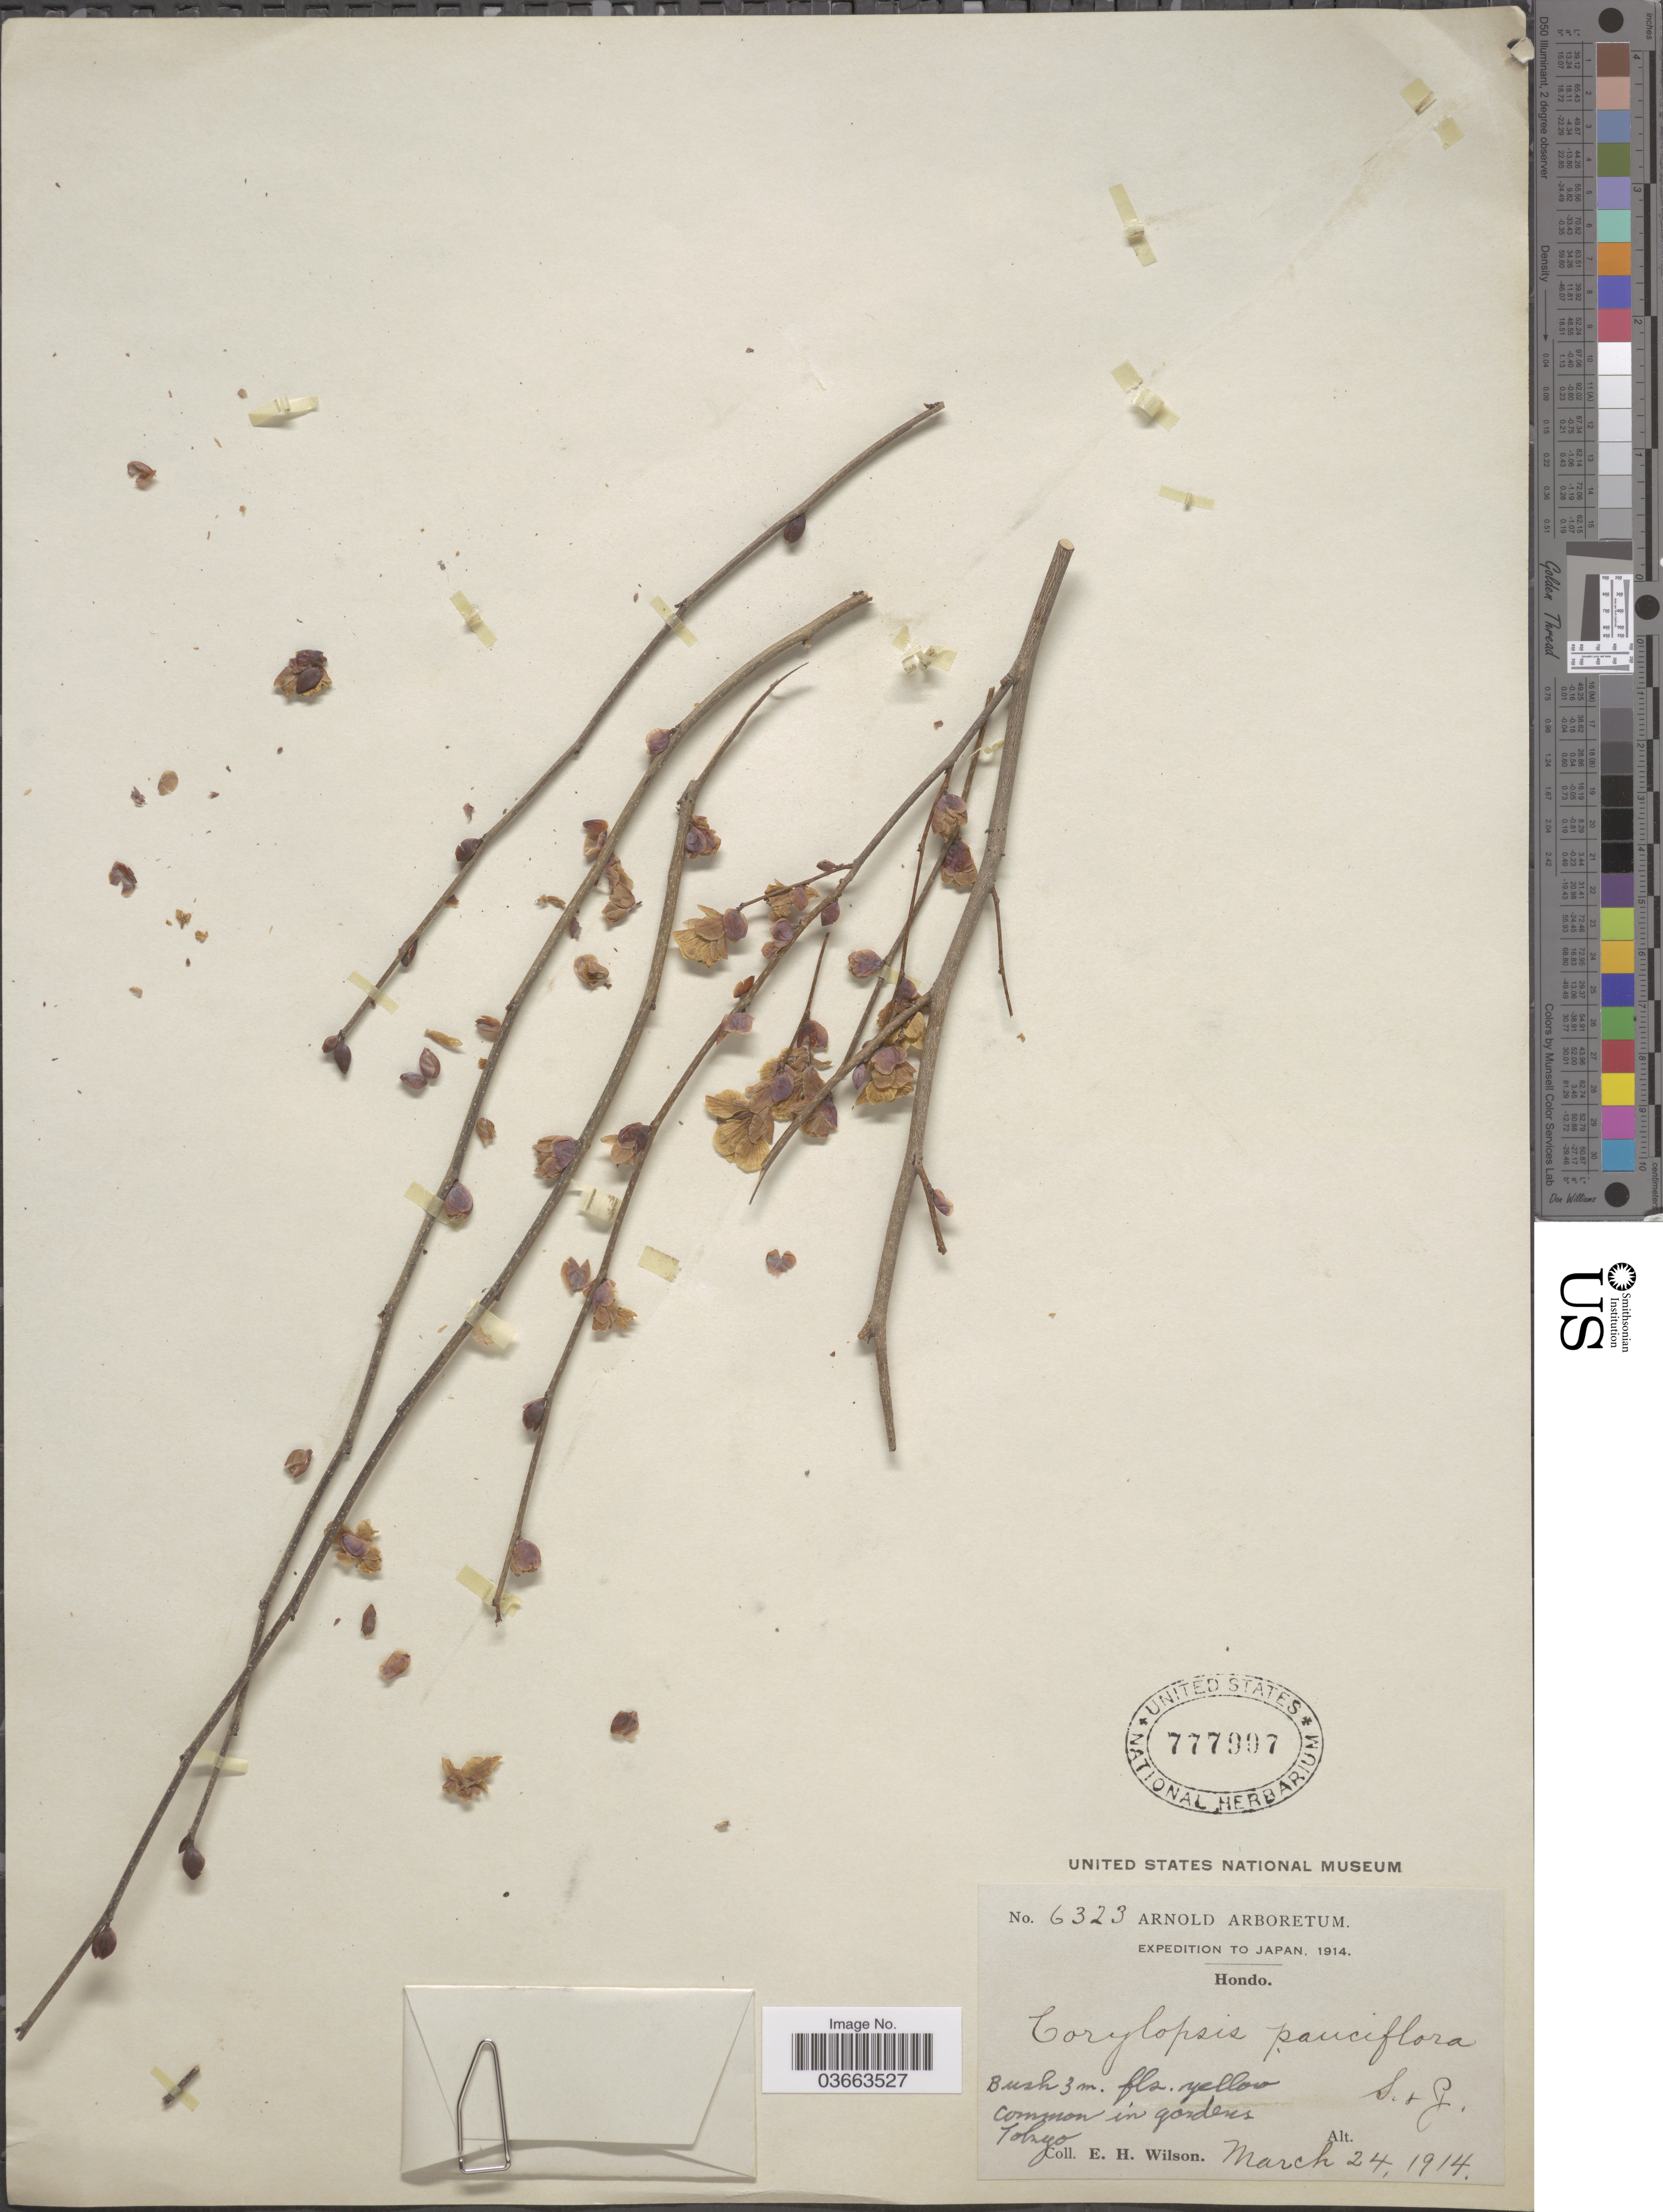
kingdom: Plantae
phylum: Tracheophyta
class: Magnoliopsida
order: Saxifragales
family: Hamamelidaceae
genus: Corylopsis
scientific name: Corylopsis pauciflora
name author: Siebold & Zucc.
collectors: E. Wilson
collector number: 6323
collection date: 1914-03-24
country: Japan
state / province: Tokyo, Federal City of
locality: Hondo. Tokyo.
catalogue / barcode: US 777907